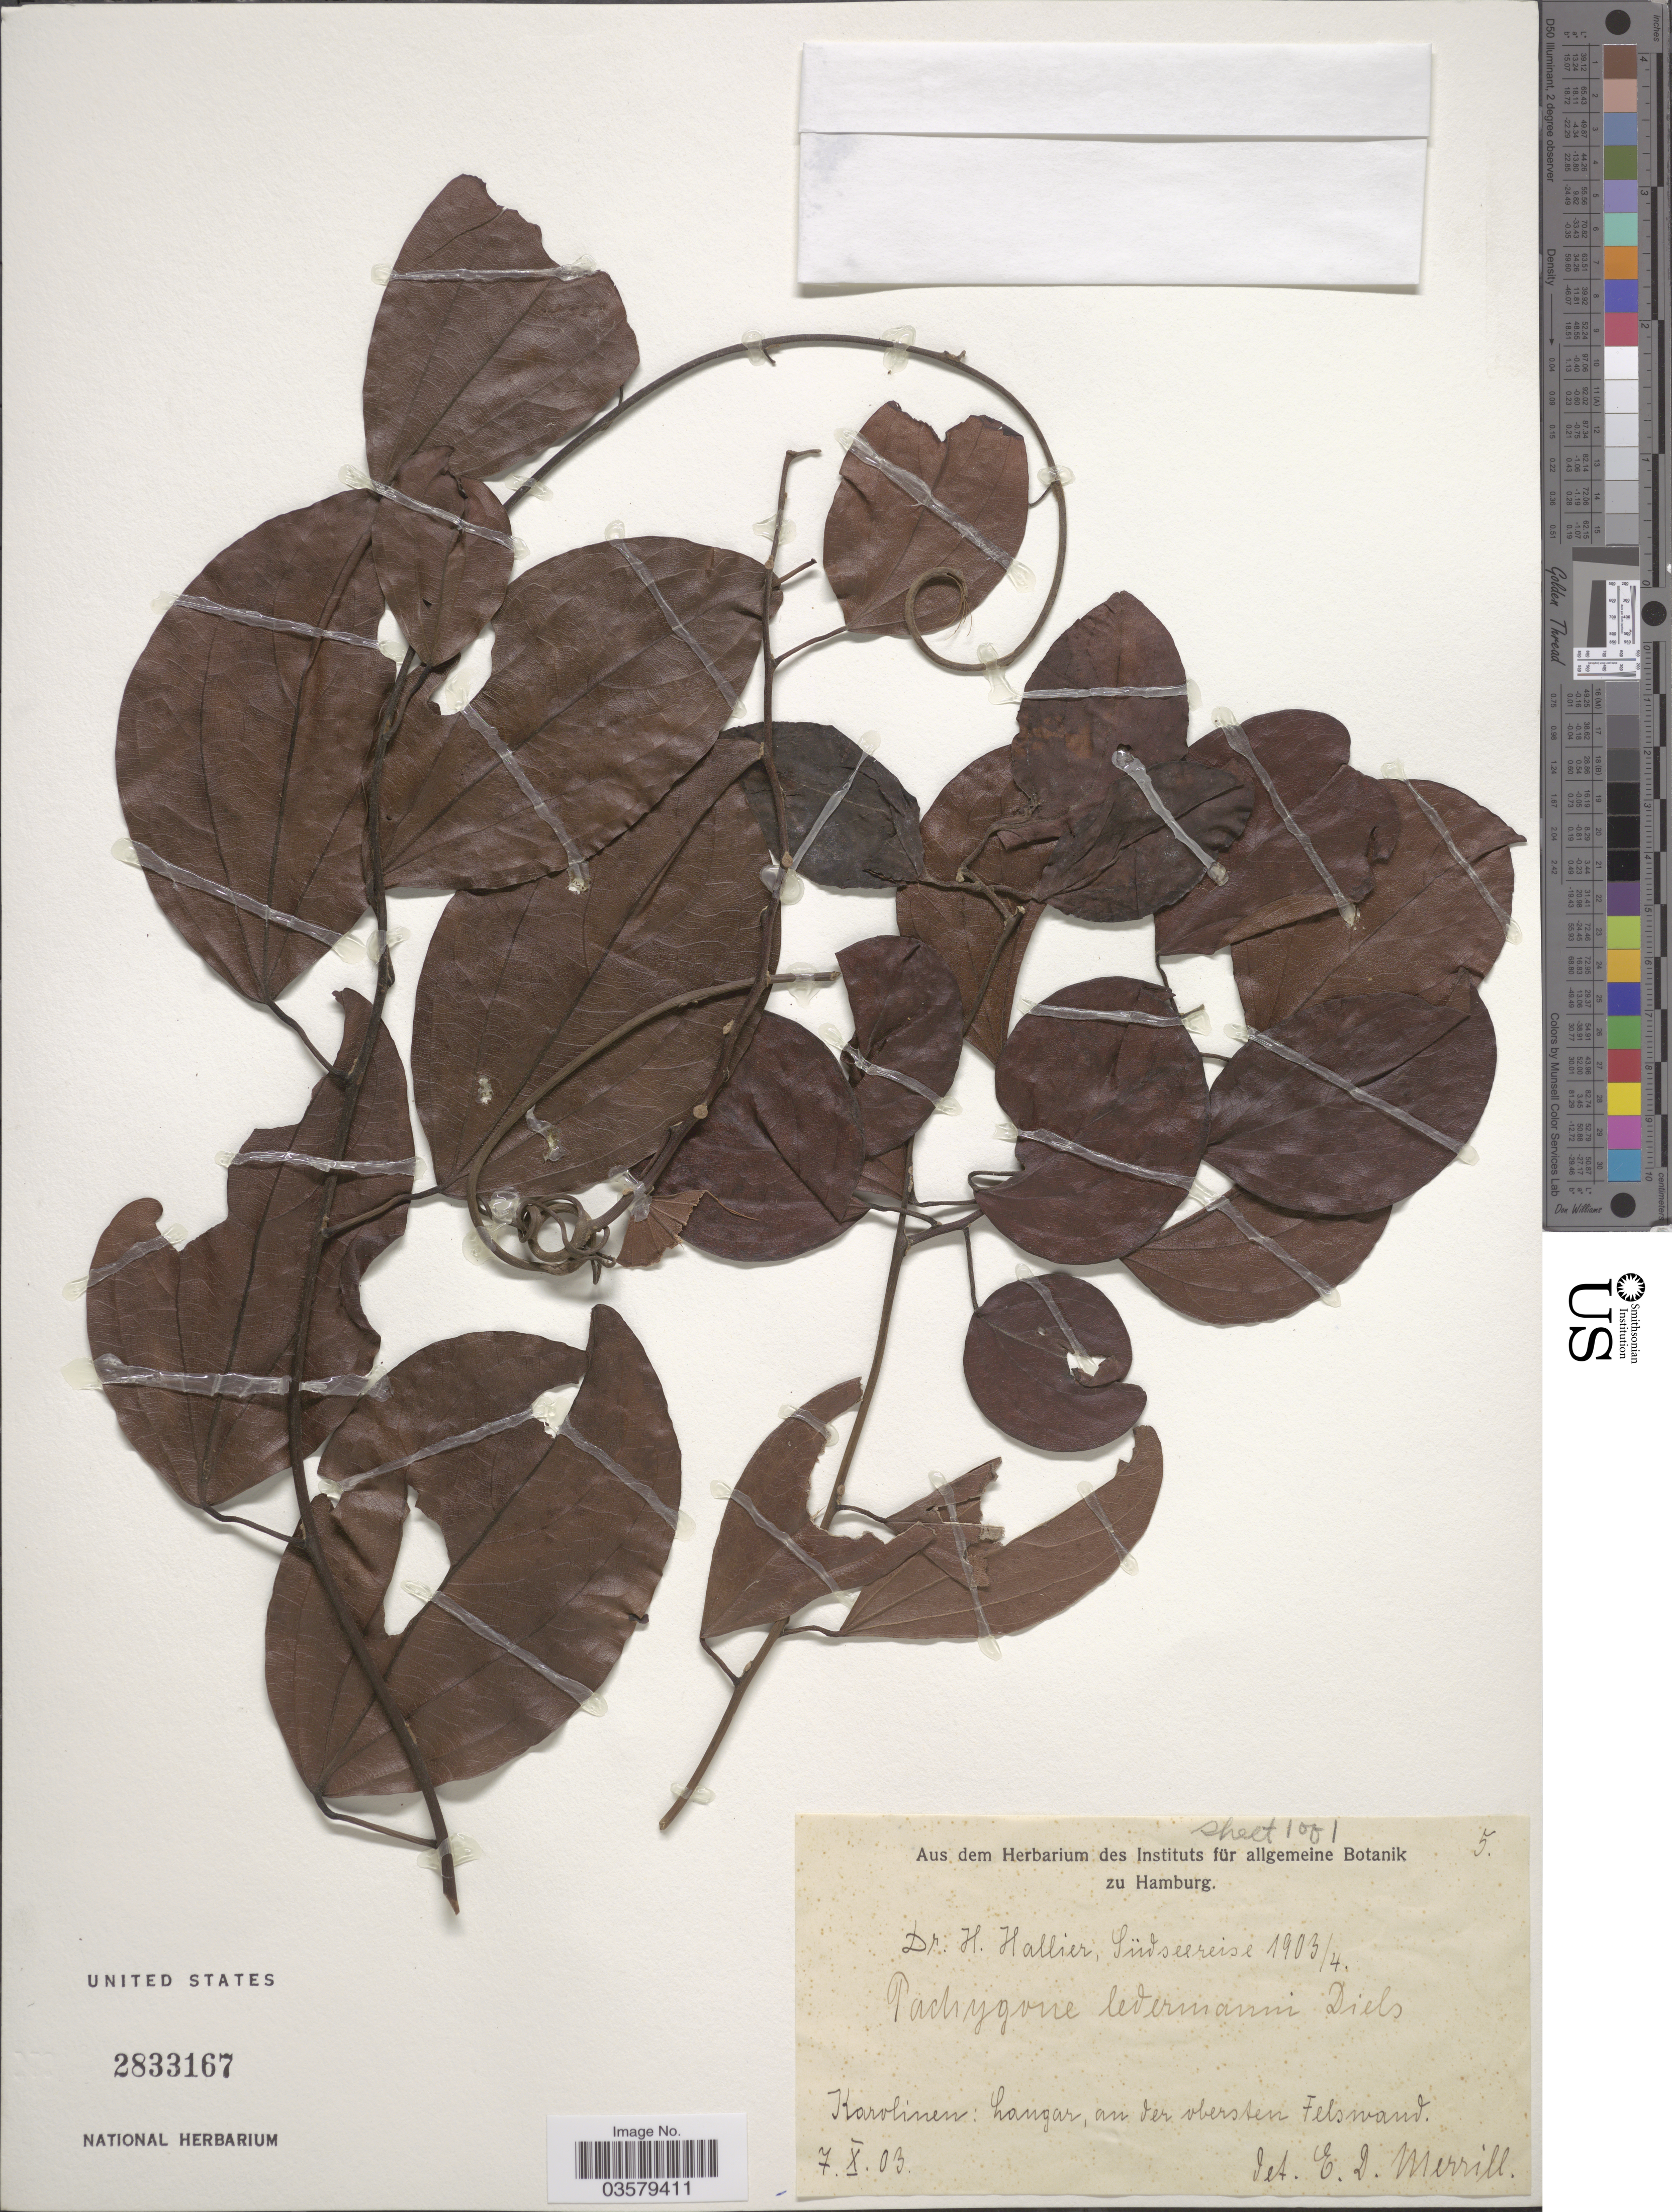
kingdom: Plantae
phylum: Tracheophyta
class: Magnoliopsida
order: Ranunculales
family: Menispermaceae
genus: Pachygone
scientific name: Pachygone ponapensis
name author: Kaneh.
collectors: H. G. Hallier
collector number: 5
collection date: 1903-10-07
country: Micronesia, Federated States of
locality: Karolinen: Langar an der obersten Felswand.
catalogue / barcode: US 2833167